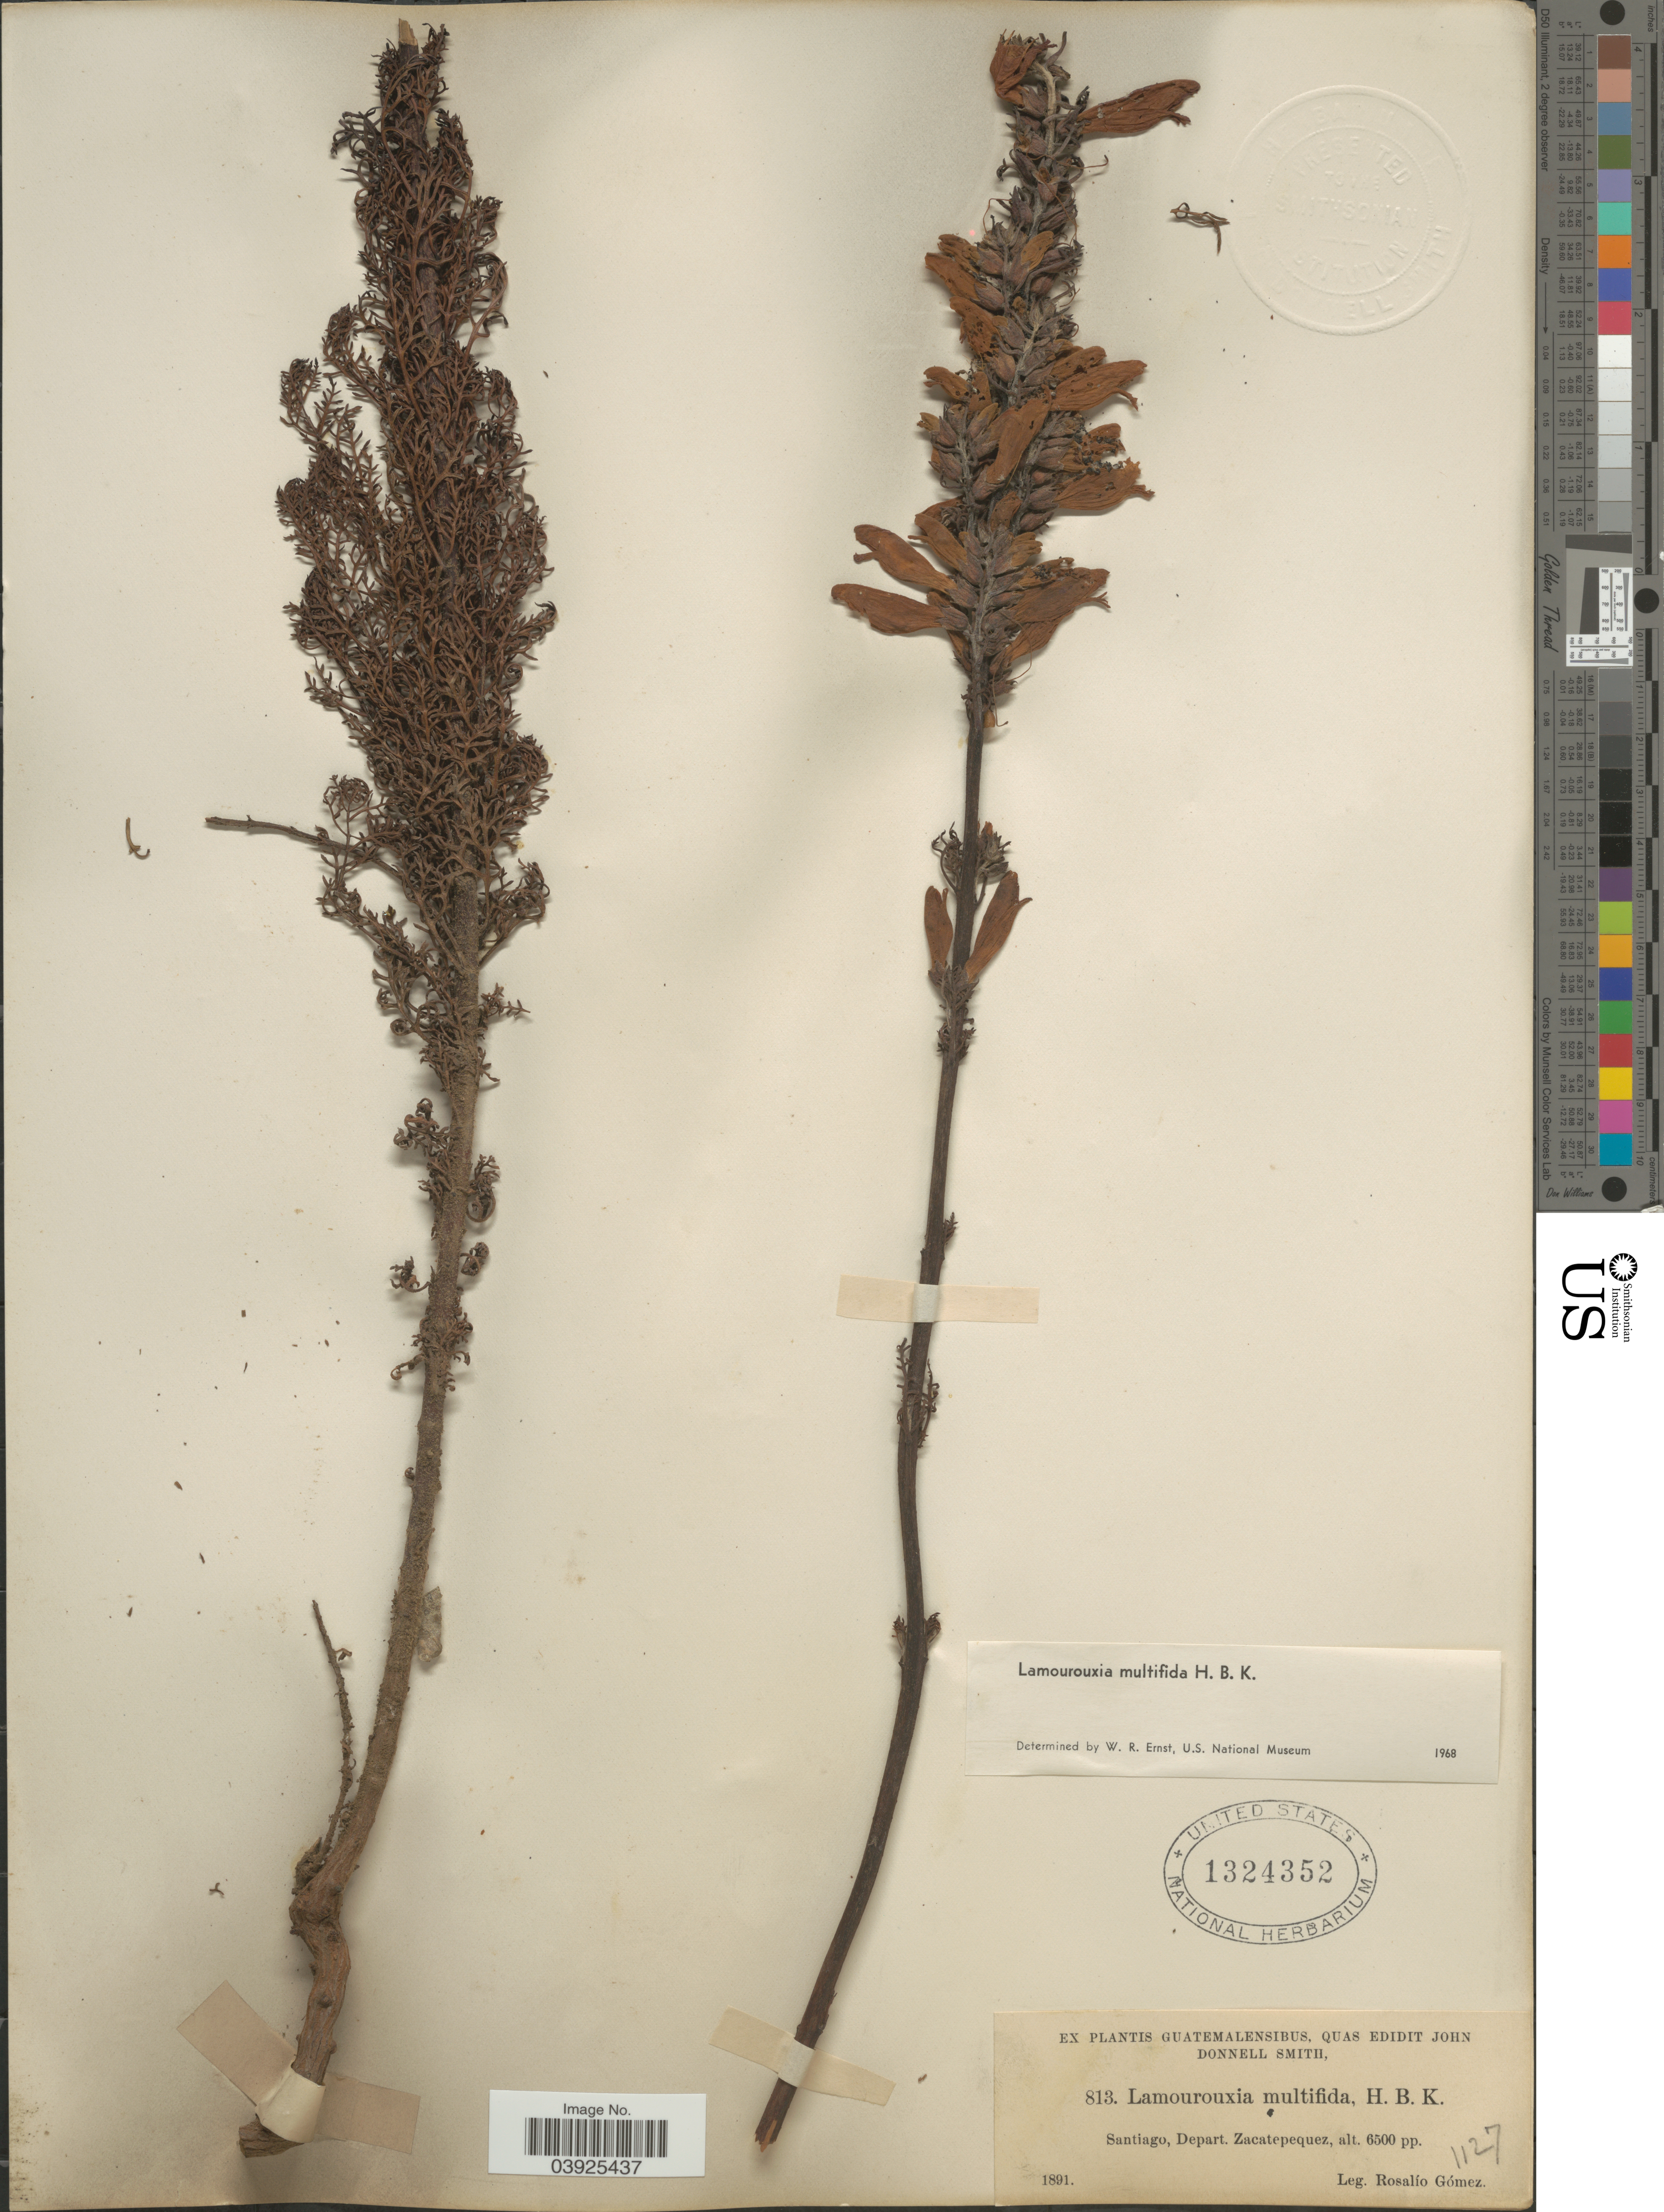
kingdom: Plantae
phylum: Tracheophyta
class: Magnoliopsida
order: Lamiales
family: Orobanchaceae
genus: Lamourouxia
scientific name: Lamourouxia multifida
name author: Kunth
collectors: R. Gómez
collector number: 813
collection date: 1891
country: Guatemala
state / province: Sacatepequez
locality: Santiago, Depart. Zacatepequez.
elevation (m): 1981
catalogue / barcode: US 1324352